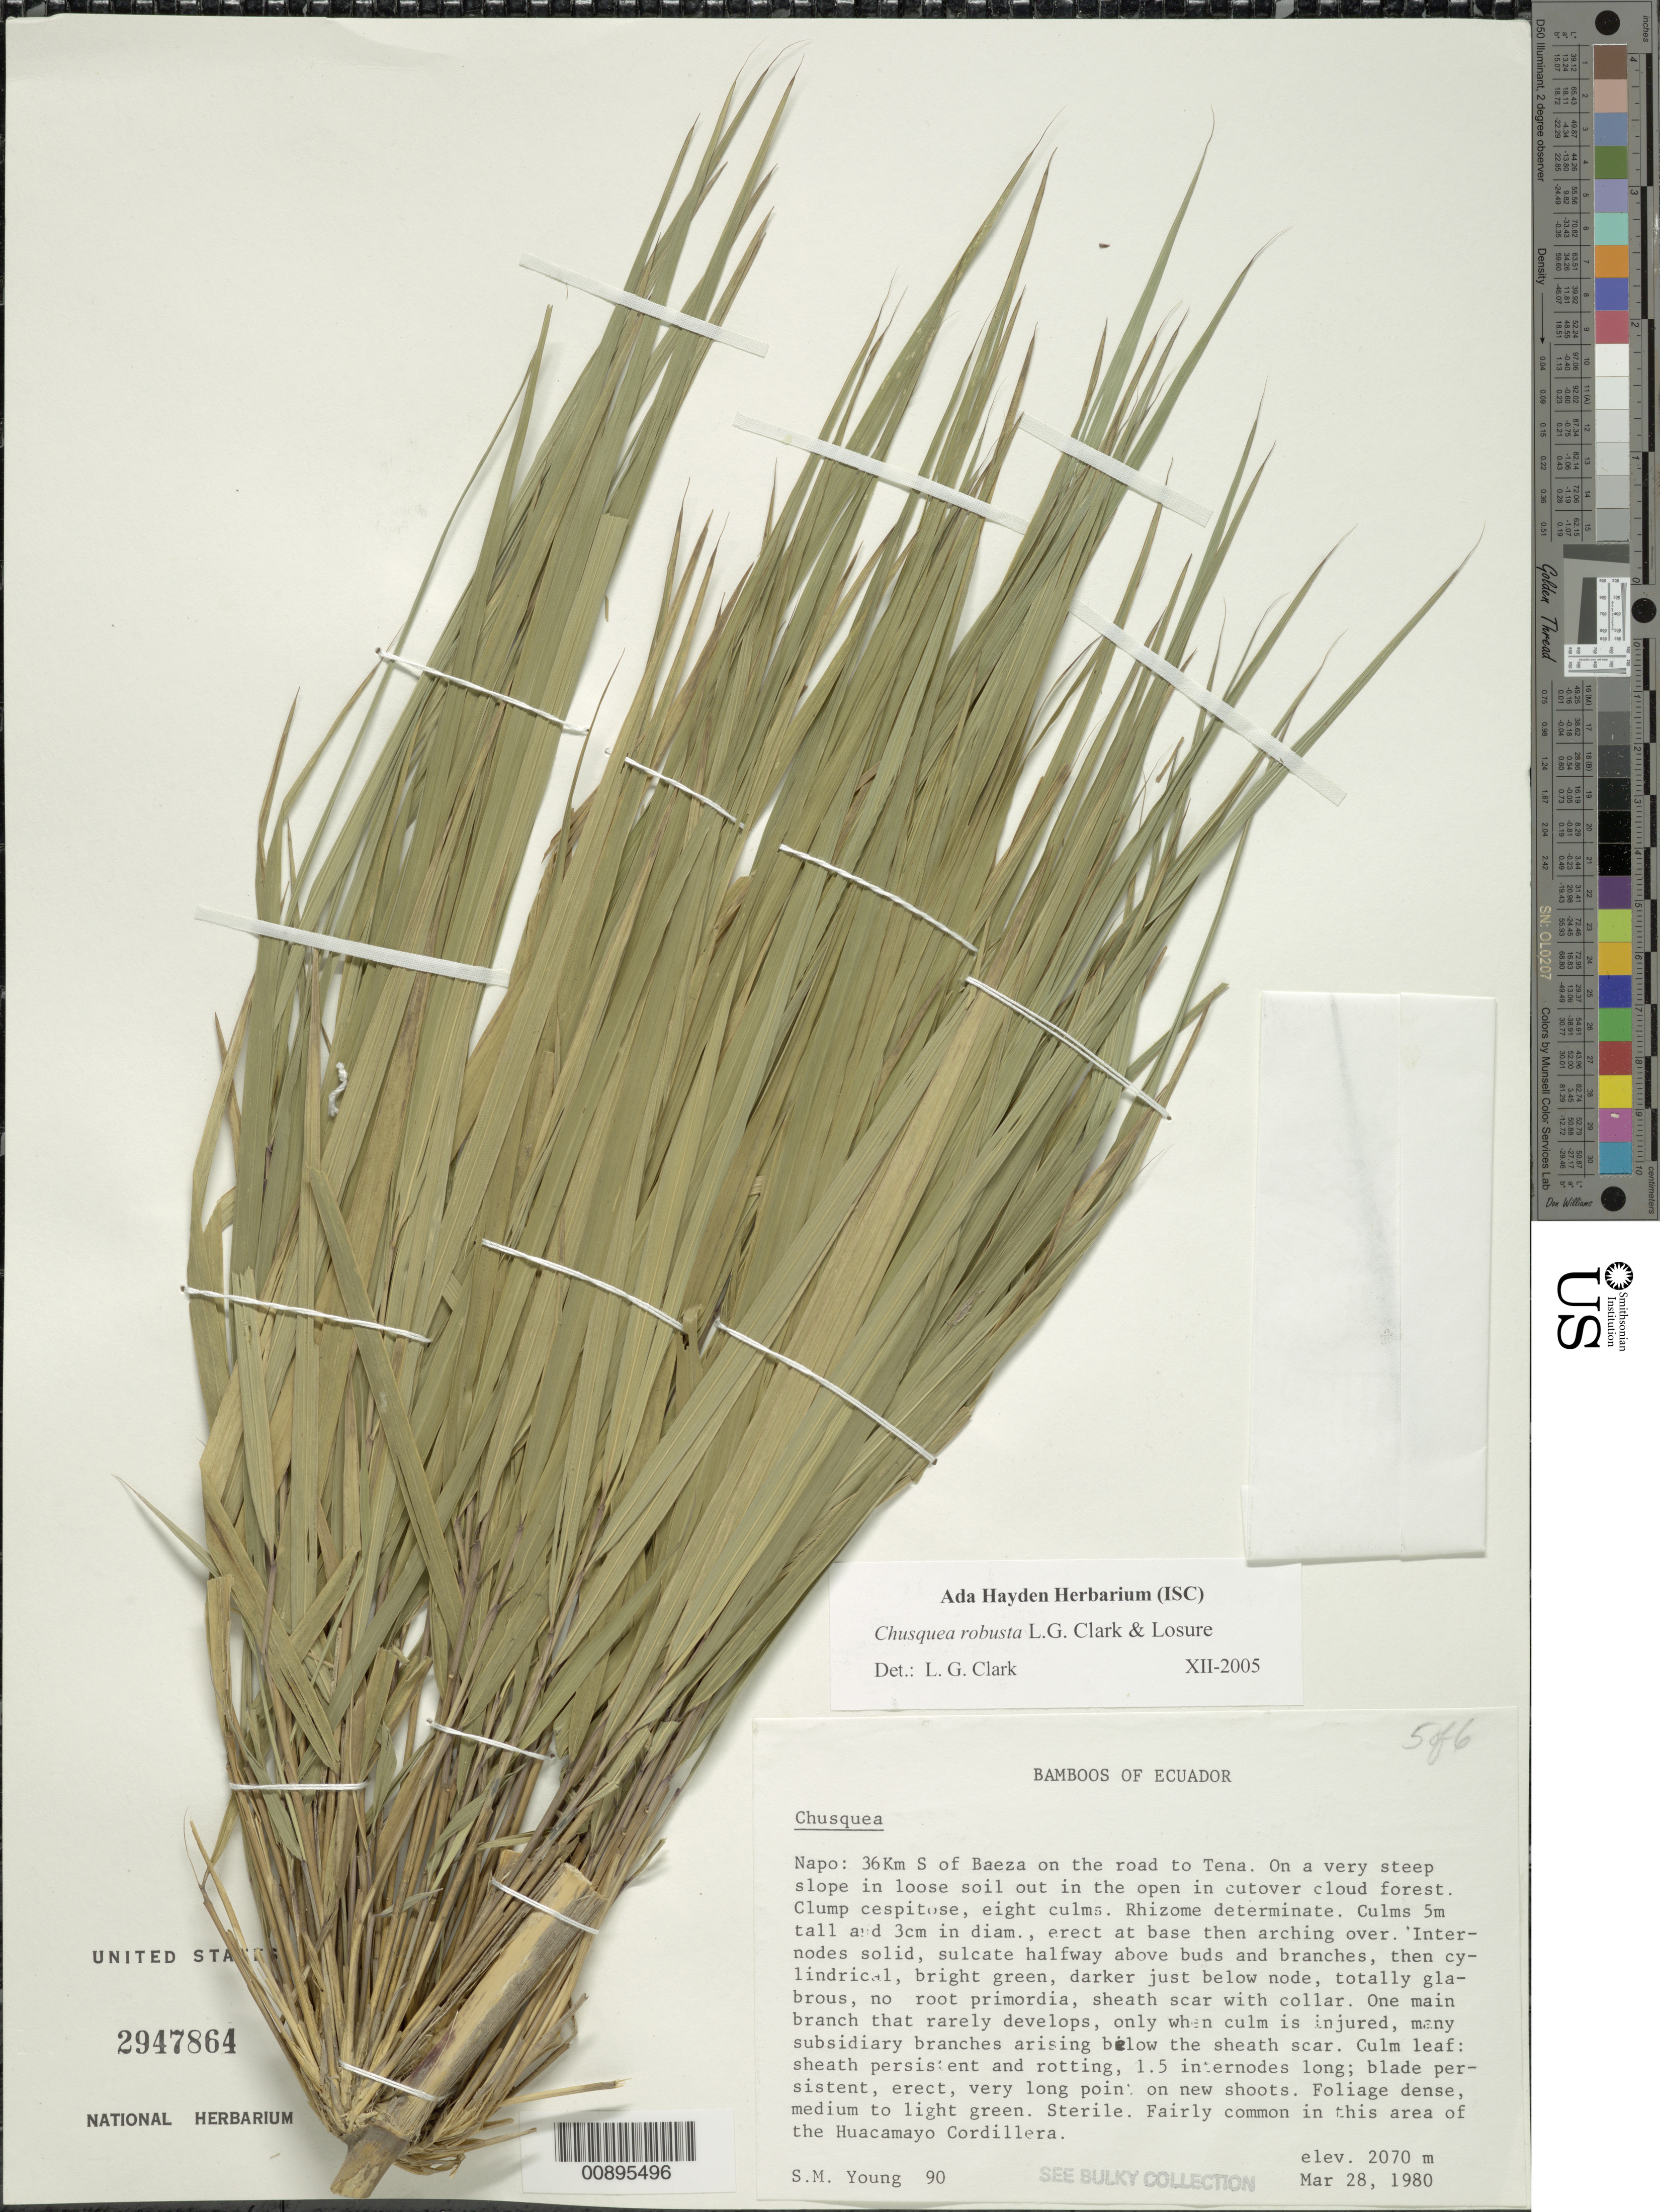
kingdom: Plantae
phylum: Tracheophyta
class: Liliopsida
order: Poales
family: Poaceae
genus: Chusquea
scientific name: Chusquea robusta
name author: L.G. Clark & Losure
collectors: S. Young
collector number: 90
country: Ecuador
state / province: Napo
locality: S of Baeza on road to Tena.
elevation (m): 2070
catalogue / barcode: US 2947864